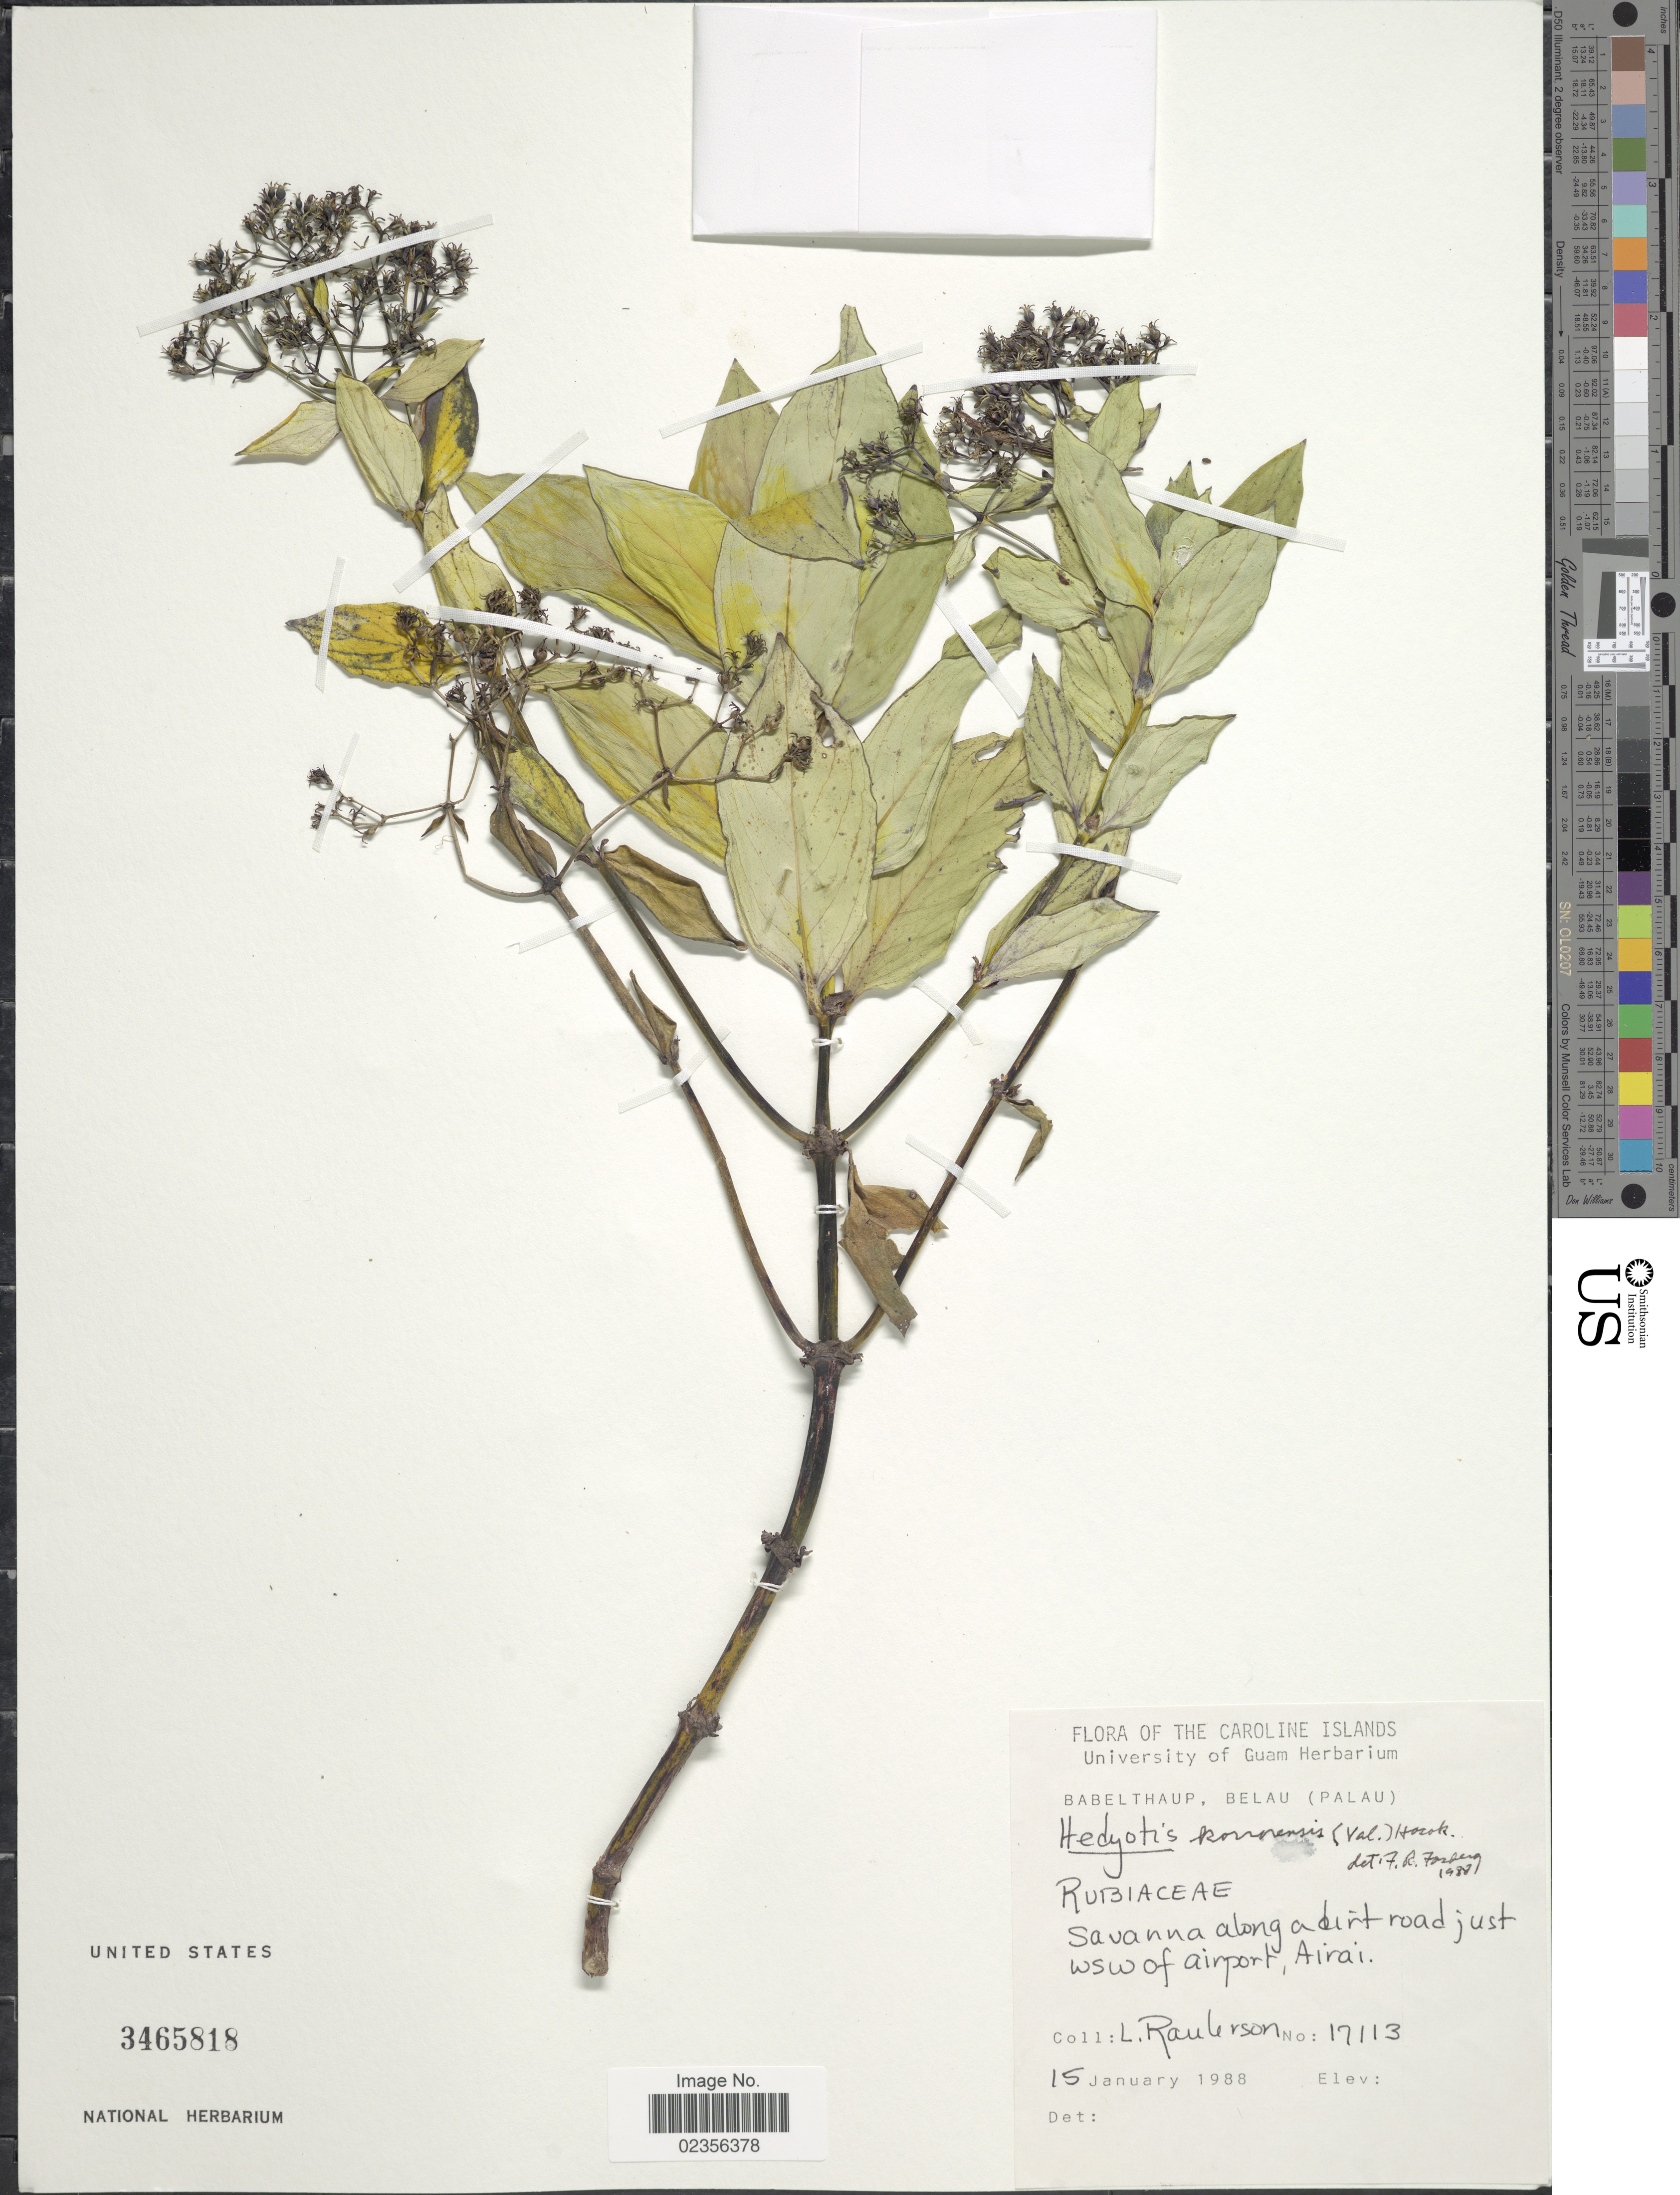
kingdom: Plantae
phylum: Tracheophyta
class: Magnoliopsida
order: Gentianales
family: Rubiaceae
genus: Hedyotis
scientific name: Hedyotis korrorensis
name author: Hosok.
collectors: L. Raulerson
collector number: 17113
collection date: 1988-01-15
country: Palau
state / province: Airai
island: Babeldaob [Babelthuap]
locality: The Caroline Islands, Babelthaup, Belau (Palau), Savanna along a dirt road just WSW of airport, Airai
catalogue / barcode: US 3465818